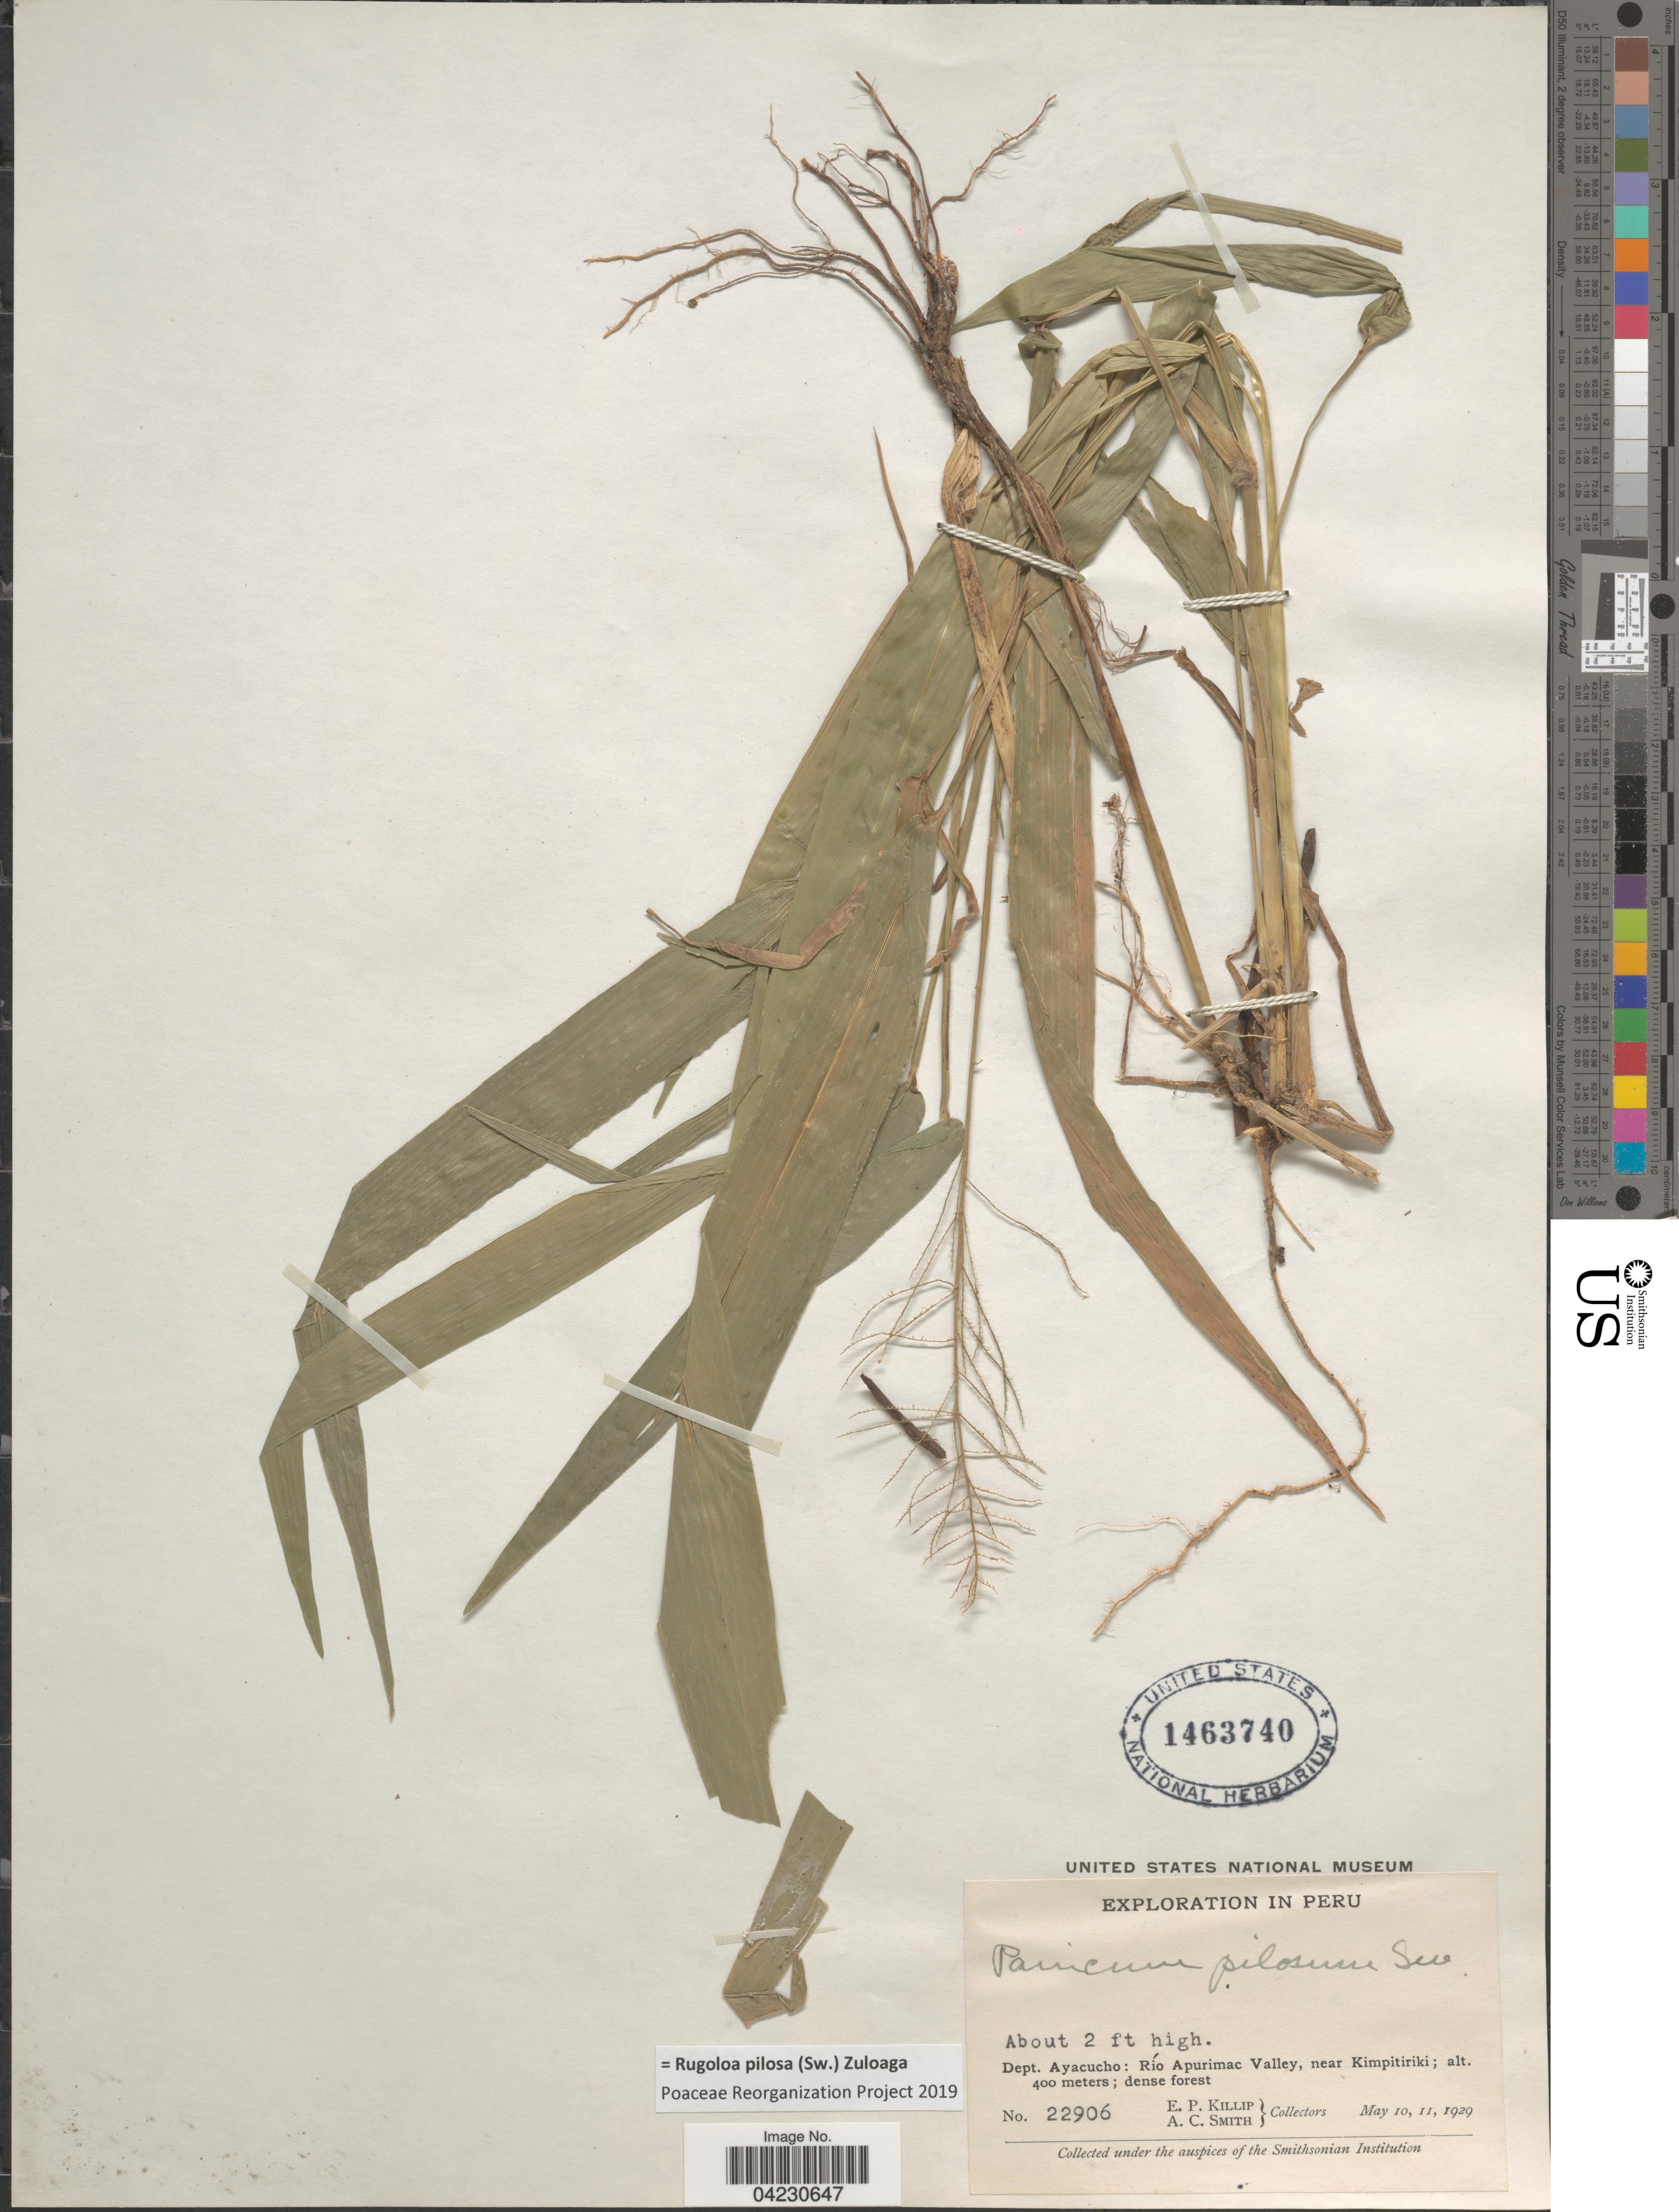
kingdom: Plantae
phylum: Tracheophyta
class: Liliopsida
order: Poales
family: Poaceae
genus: Rugoloa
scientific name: Rugoloa pilosa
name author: (Sw.) Zuloaga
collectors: E. P. Killip & A. C. Smith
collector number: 22906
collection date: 1929-05-10/1929-05-11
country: Peru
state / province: Ayacucho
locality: Exploration in Peru. Dept. Ayacucho: Río Apurimac Valley, near Kimpitiriki.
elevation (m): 400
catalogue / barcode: US 1463740